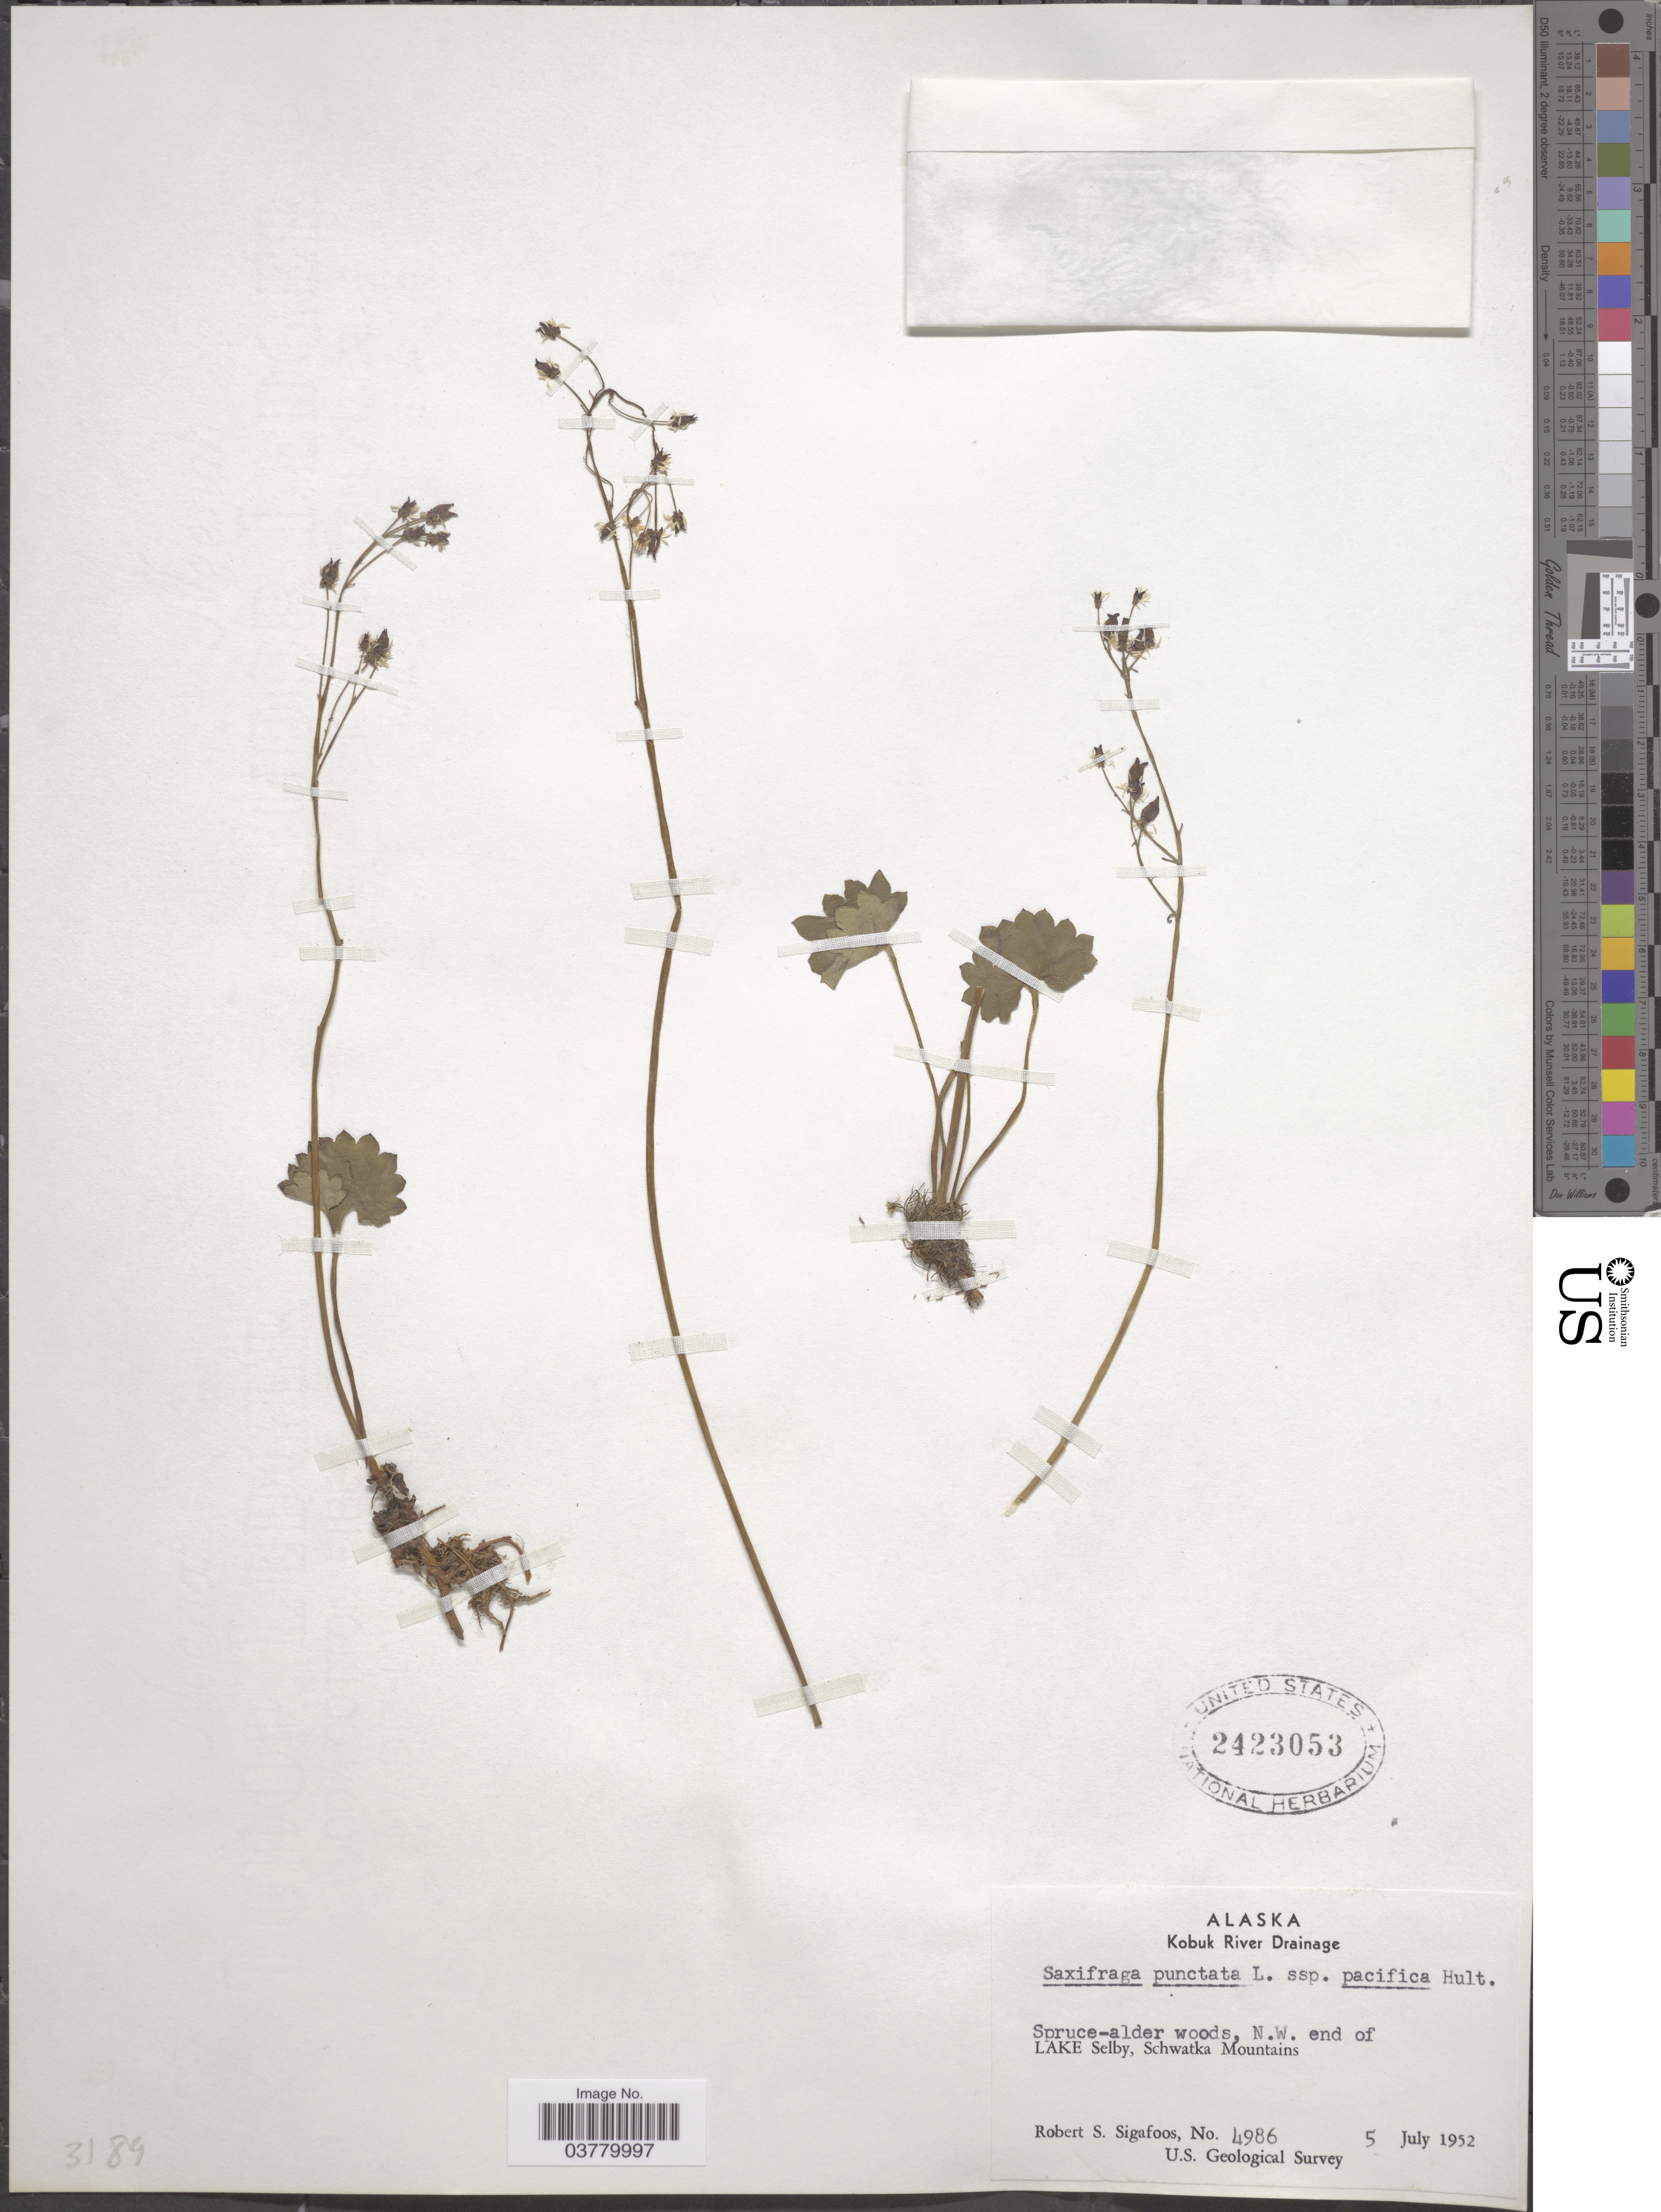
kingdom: Plantae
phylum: Tracheophyta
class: Magnoliopsida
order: Saxifragales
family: Saxifragaceae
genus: Micranthes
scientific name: Micranthes nelsoniana var. porsildiana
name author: (Calder & Savile) Gornall & H. Ohba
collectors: R. Sigafoos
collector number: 4986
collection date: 1952-07-05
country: United States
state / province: Alaska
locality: Kobuk River Drainage. Spruce-alder woods, N.W. end of Lake Selby, Schwatka Mountains.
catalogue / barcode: US 2423053